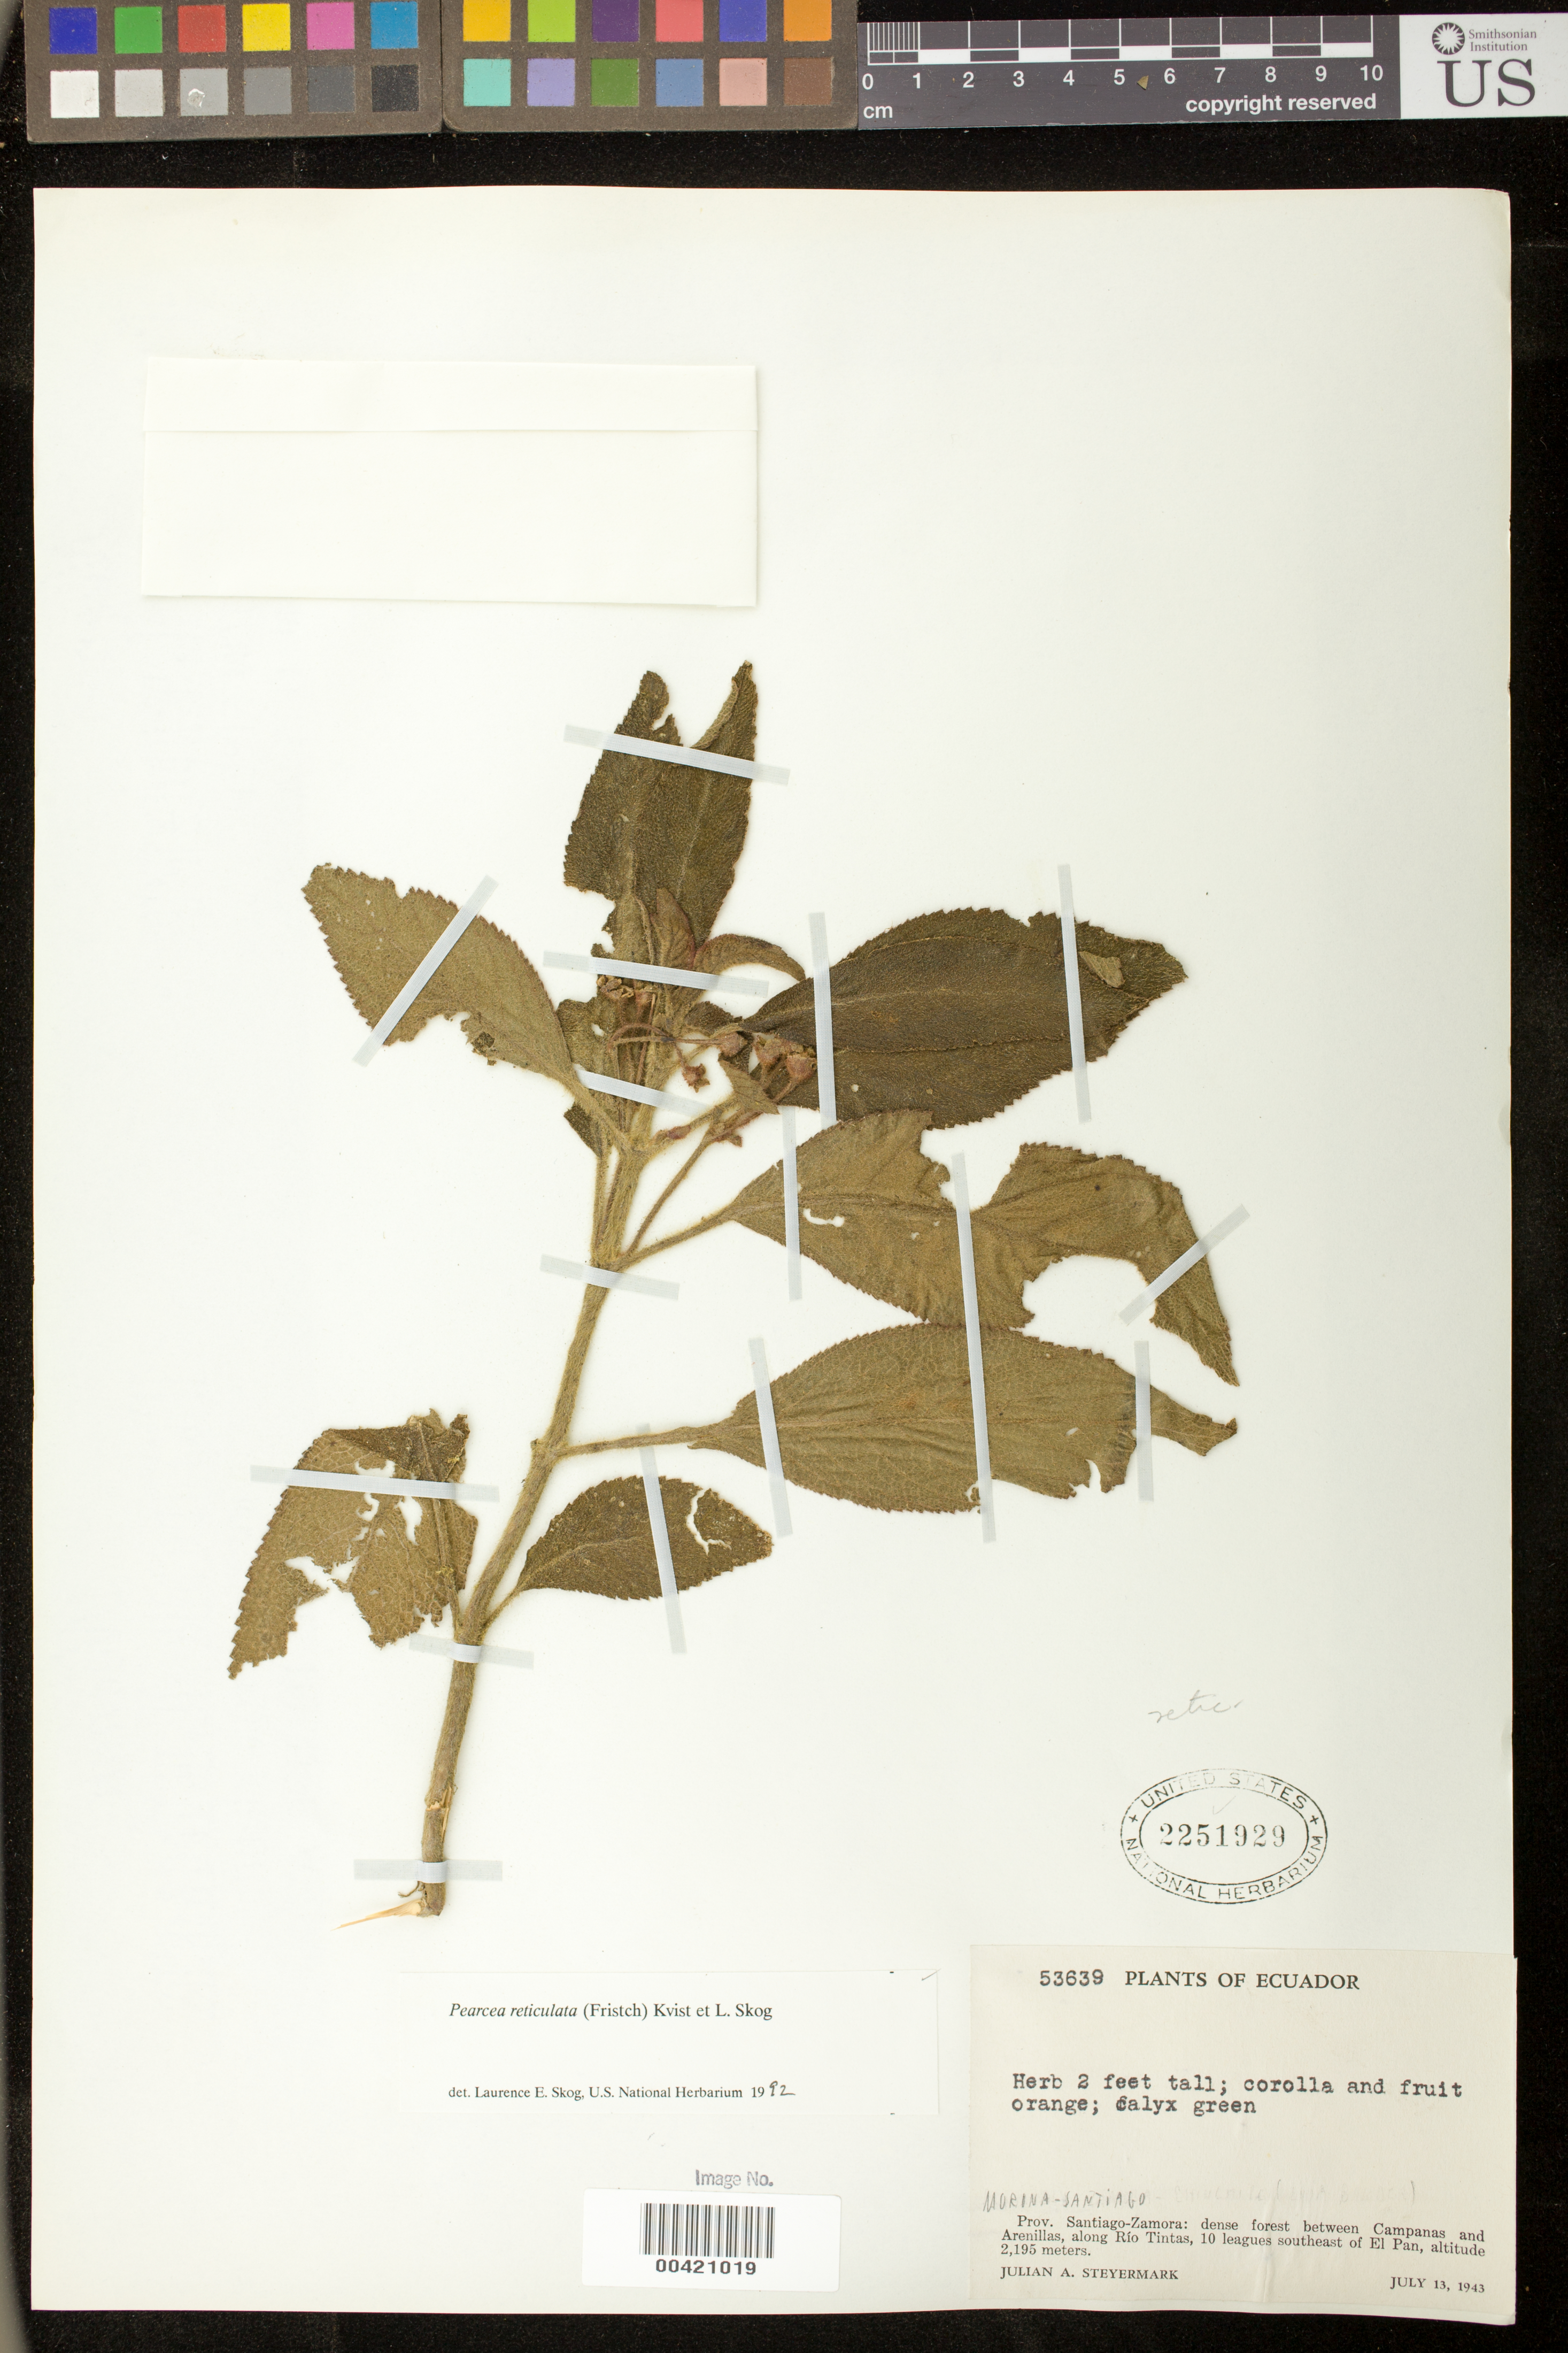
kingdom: Plantae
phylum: Tracheophyta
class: Magnoliopsida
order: Lamiales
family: Gesneriaceae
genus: Pearcea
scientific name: Pearcea reticulata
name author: (Fritsch) L.P. Kvist & L.E. Skog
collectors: J. Steyermark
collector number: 53639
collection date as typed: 13 Jul 1943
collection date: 1943-07-13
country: Ecuador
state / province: Morona-Santiago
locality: Between Campanas and Arenillas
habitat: Dense forest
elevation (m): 2195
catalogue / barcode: US 2251929